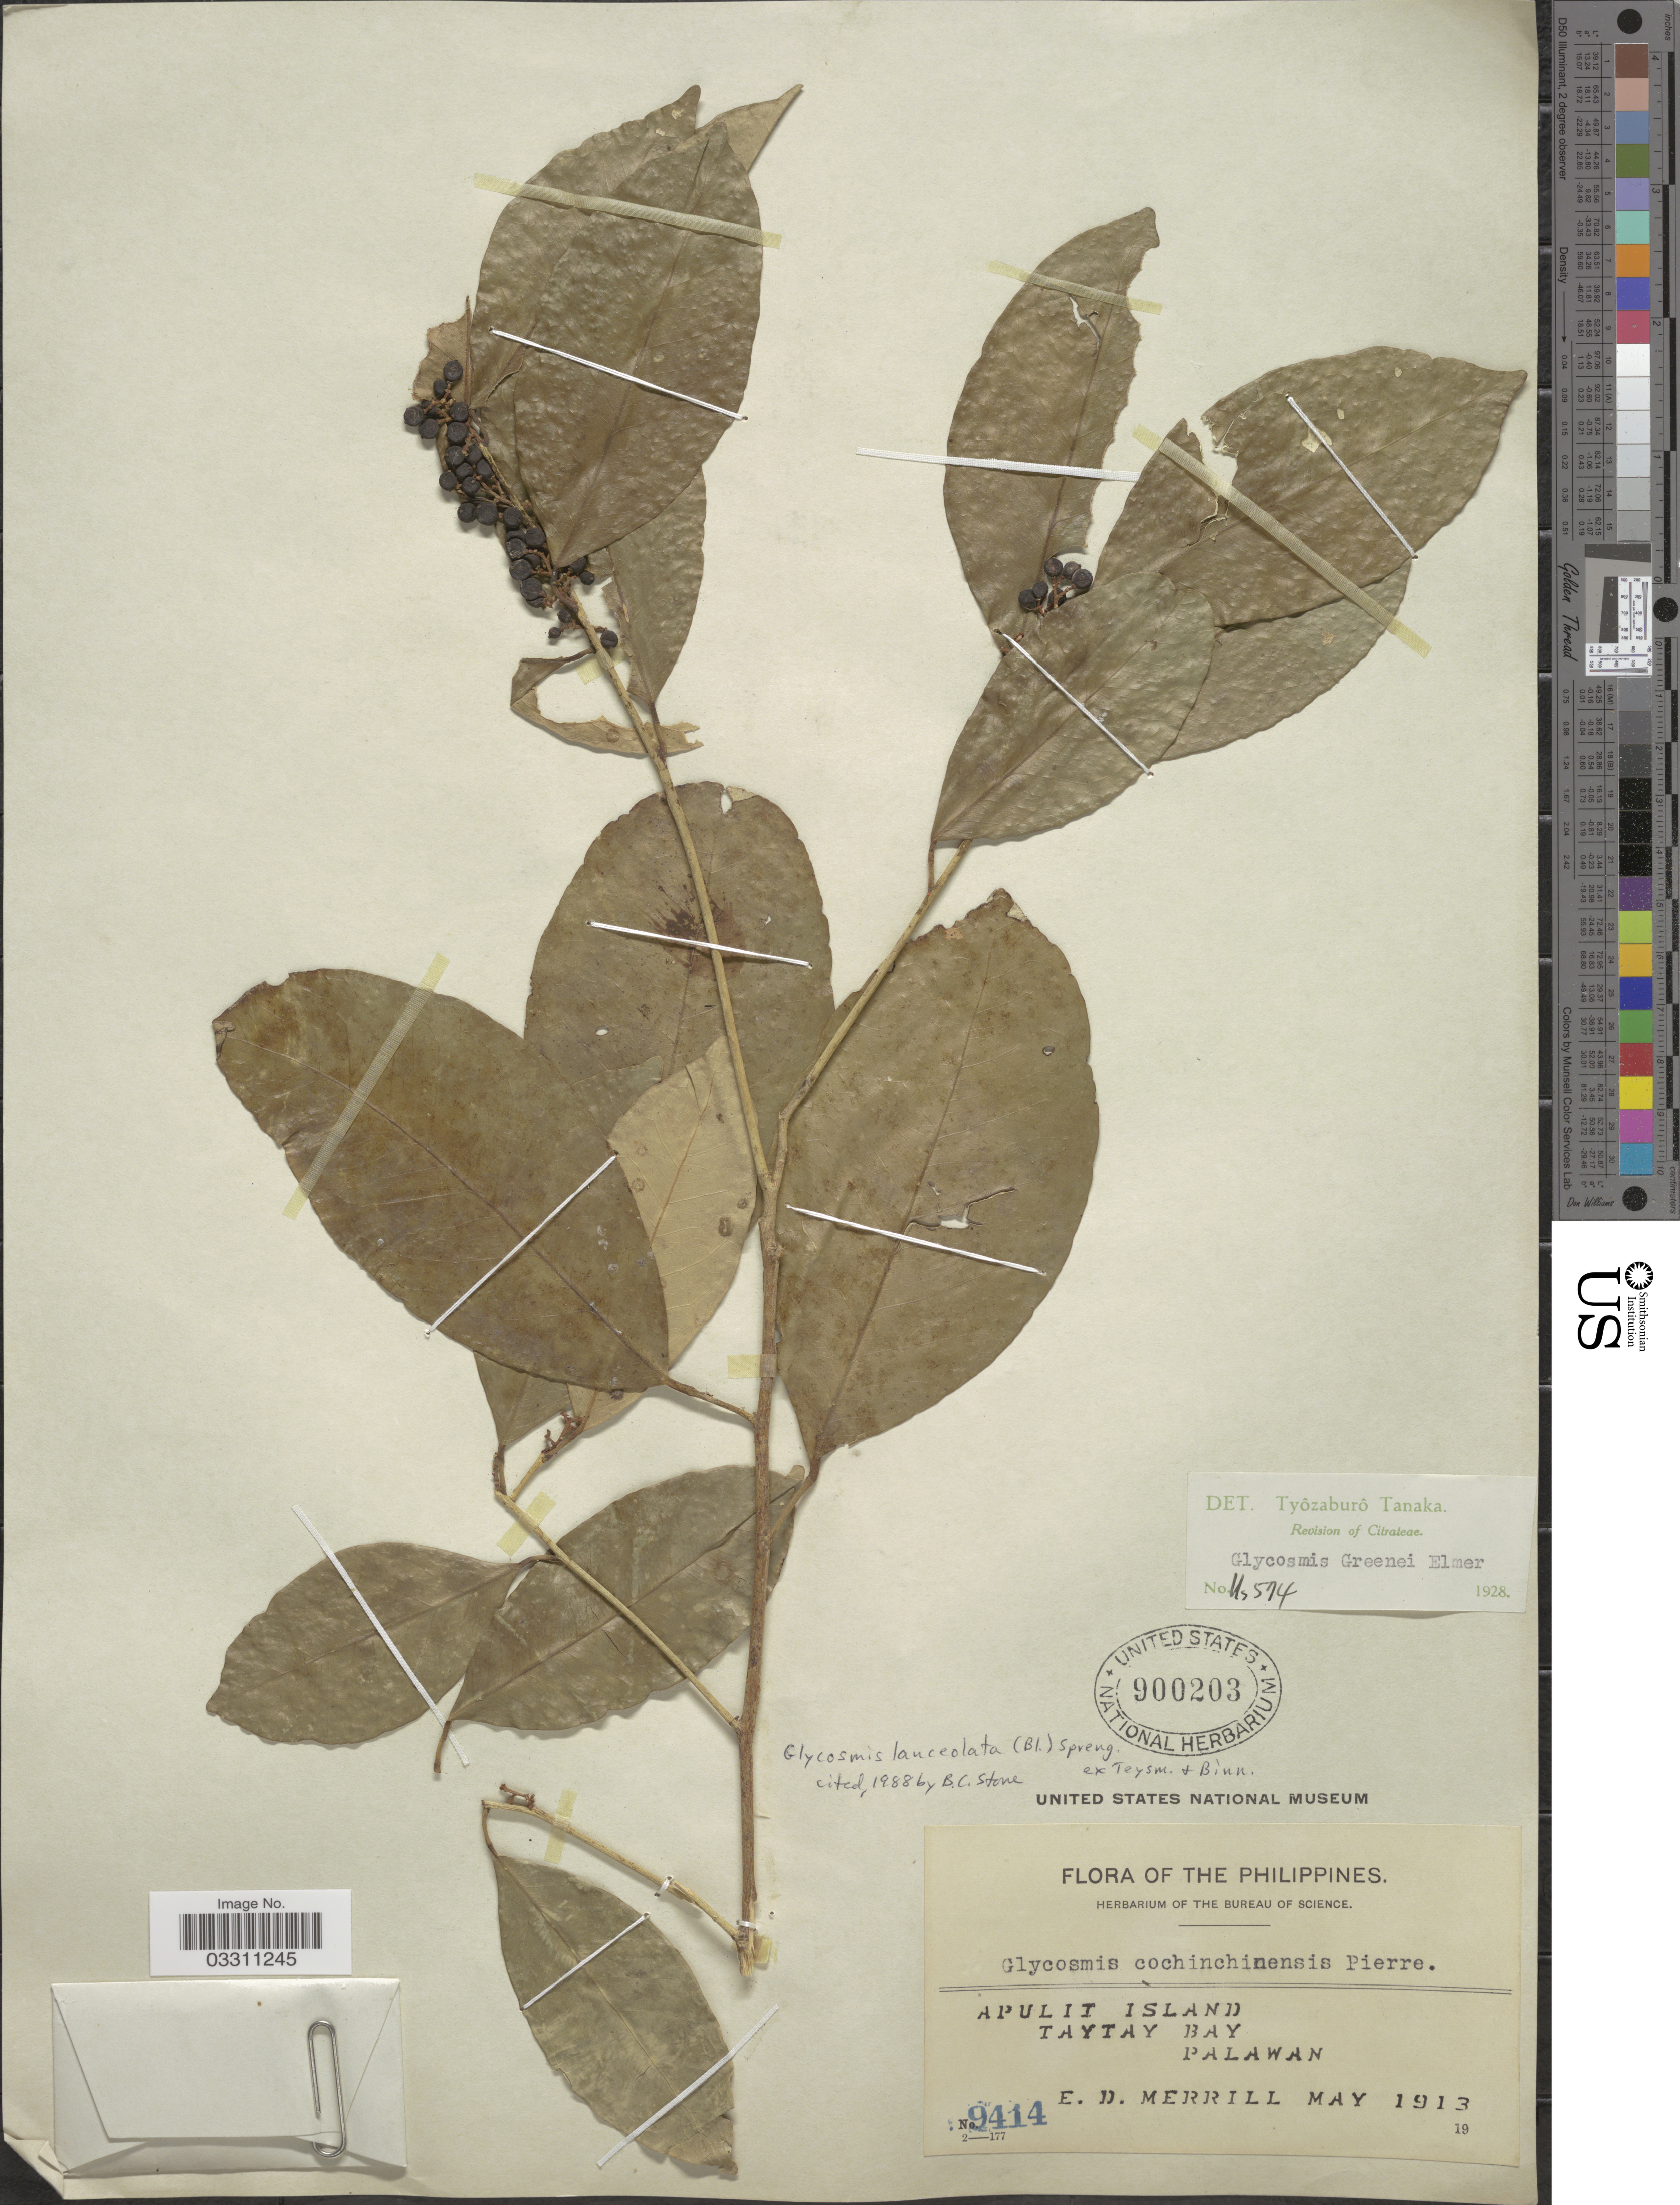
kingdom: Plantae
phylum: Tracheophyta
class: Magnoliopsida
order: Sapindales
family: Rutaceae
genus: Glycosmis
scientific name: Glycosmis lanceolata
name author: (Blume) Spreng. ex Teysm. & Binn.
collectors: E. D. Merrill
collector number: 9414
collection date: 1913-05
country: Philippines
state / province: Mimaropa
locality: Apulit Island. Taytay Bay. Palawan.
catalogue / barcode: US 900203